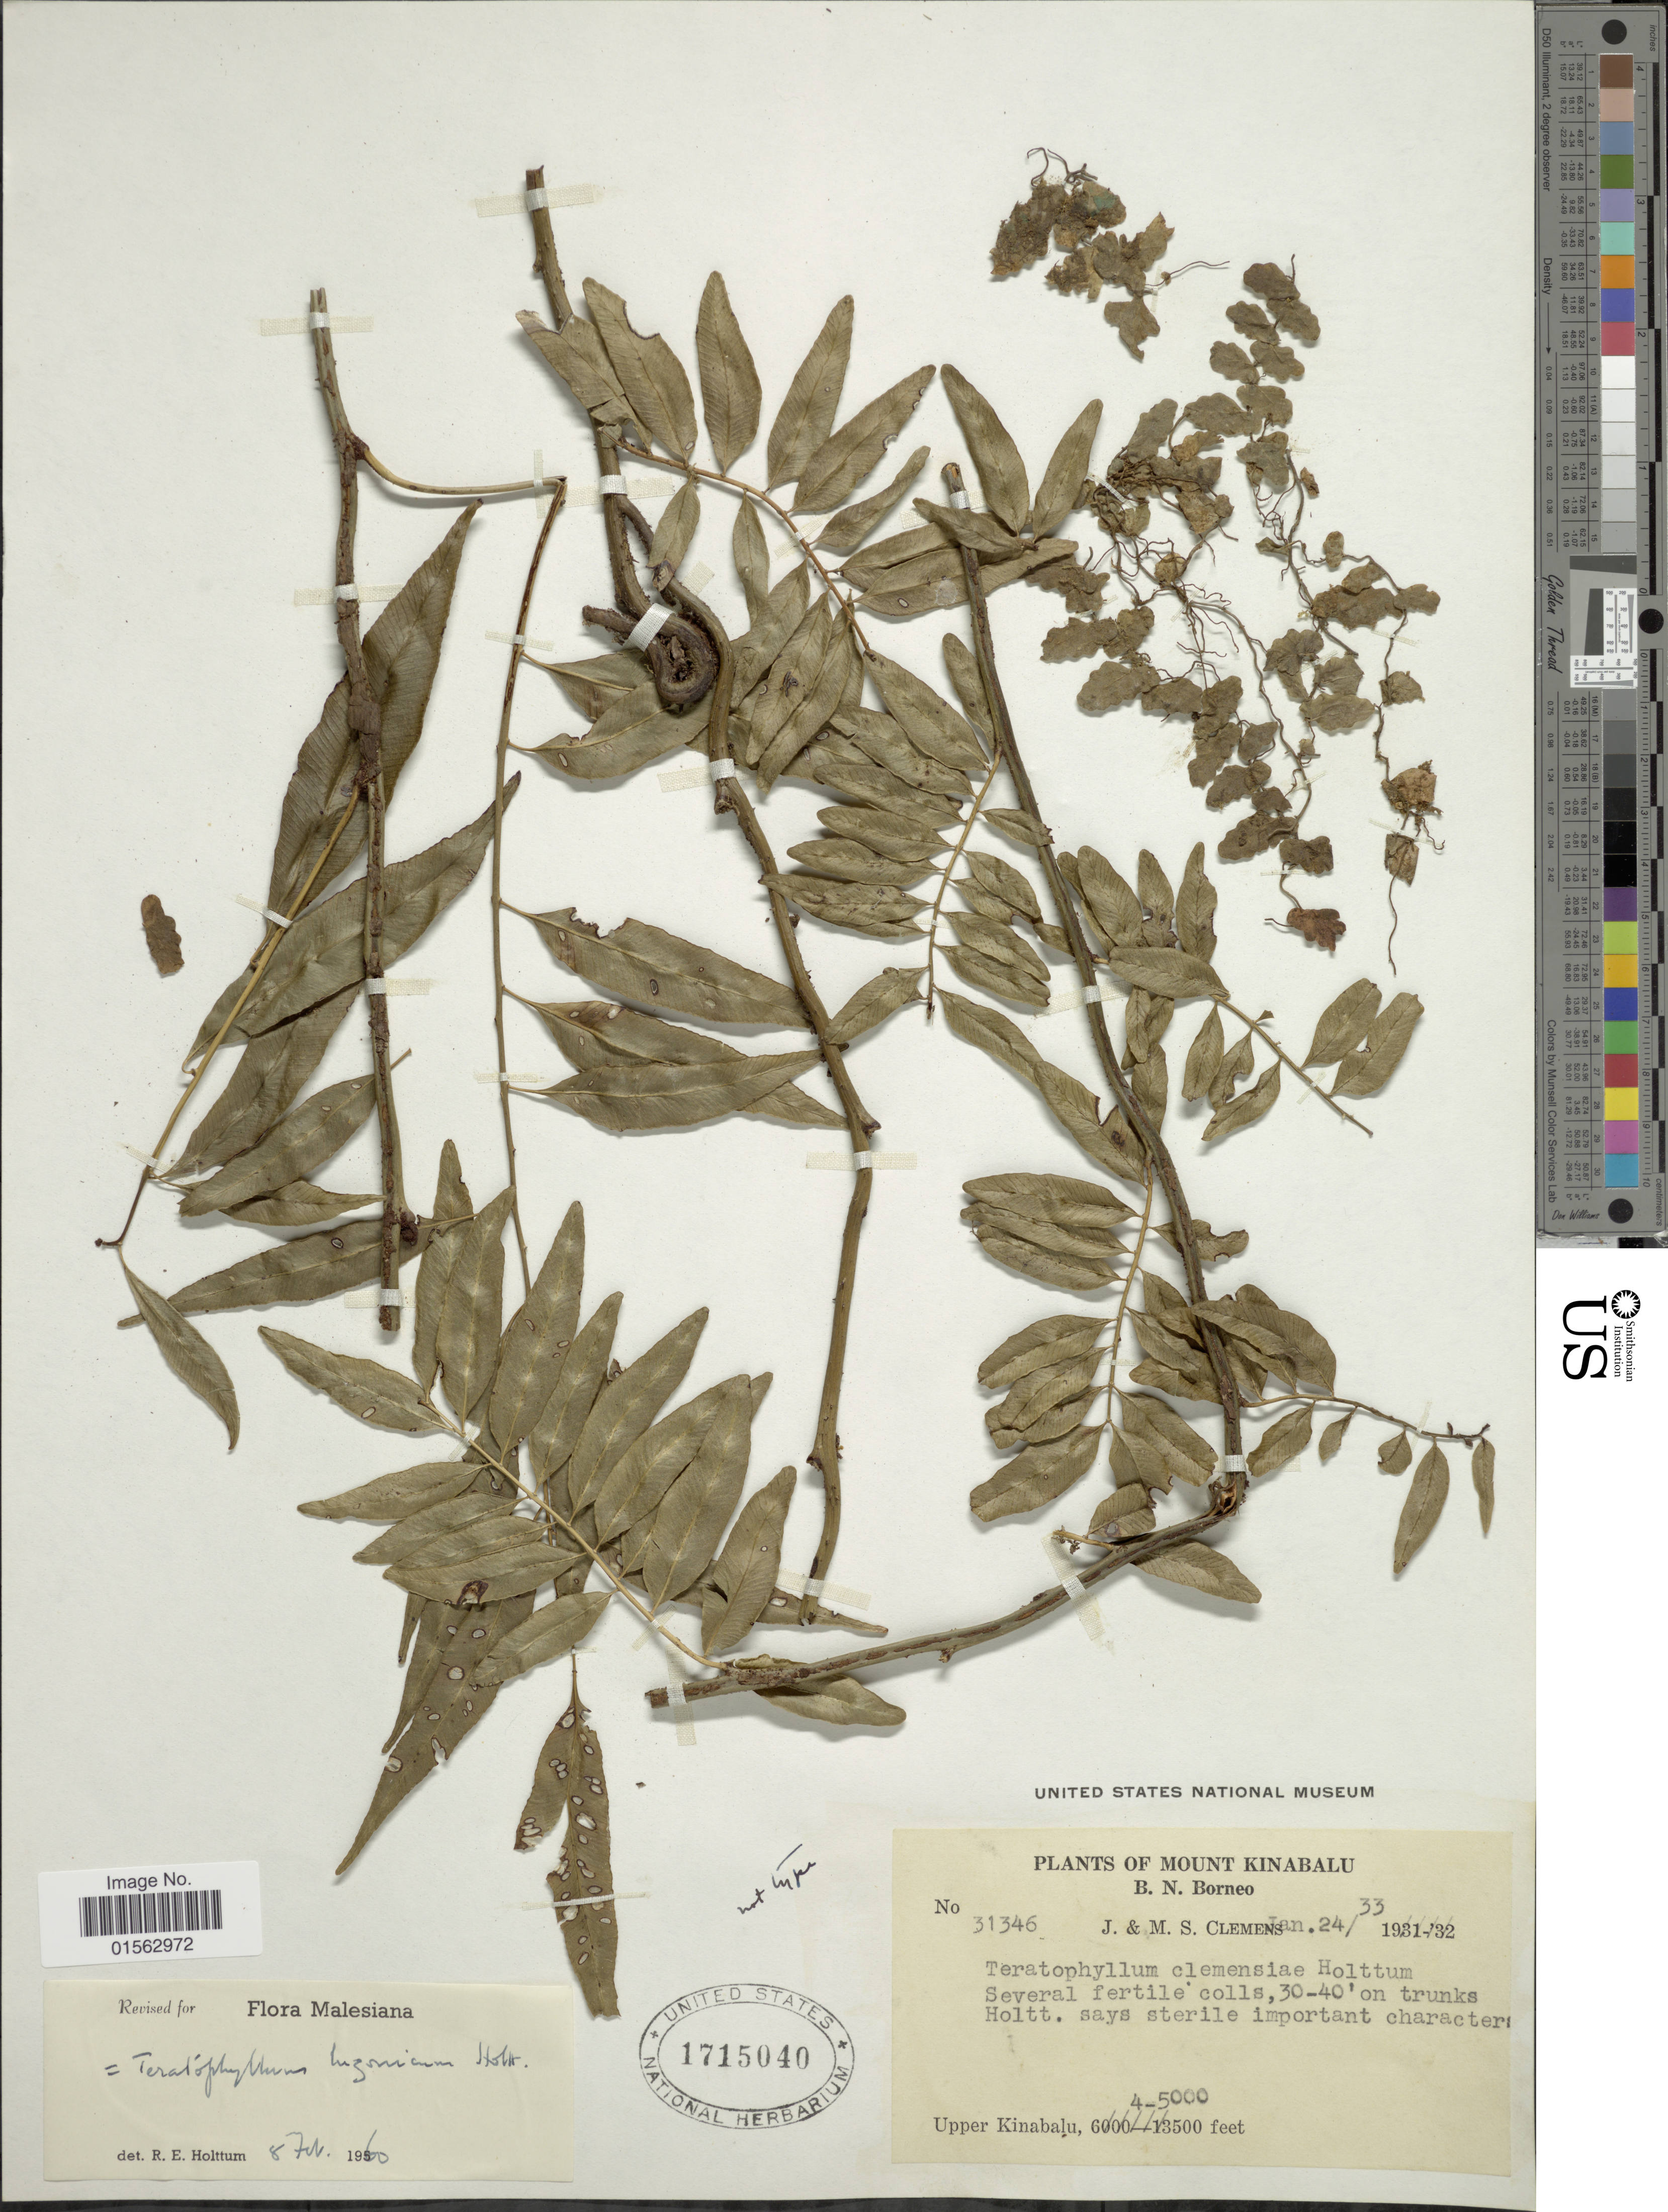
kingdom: Plantae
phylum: Tracheophyta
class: Polypodiopsida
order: Polypodiales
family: Dryopteridaceae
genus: Teratophyllum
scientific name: Teratophyllum clemensiae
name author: Holttum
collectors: J. Clemens & M. S. Clemens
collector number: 31346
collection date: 1933-01-24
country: Malaysia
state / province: Sabah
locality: Mount Kinabalu, B. N. Borneo, Upper Kinabalu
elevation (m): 1219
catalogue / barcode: US 1715040